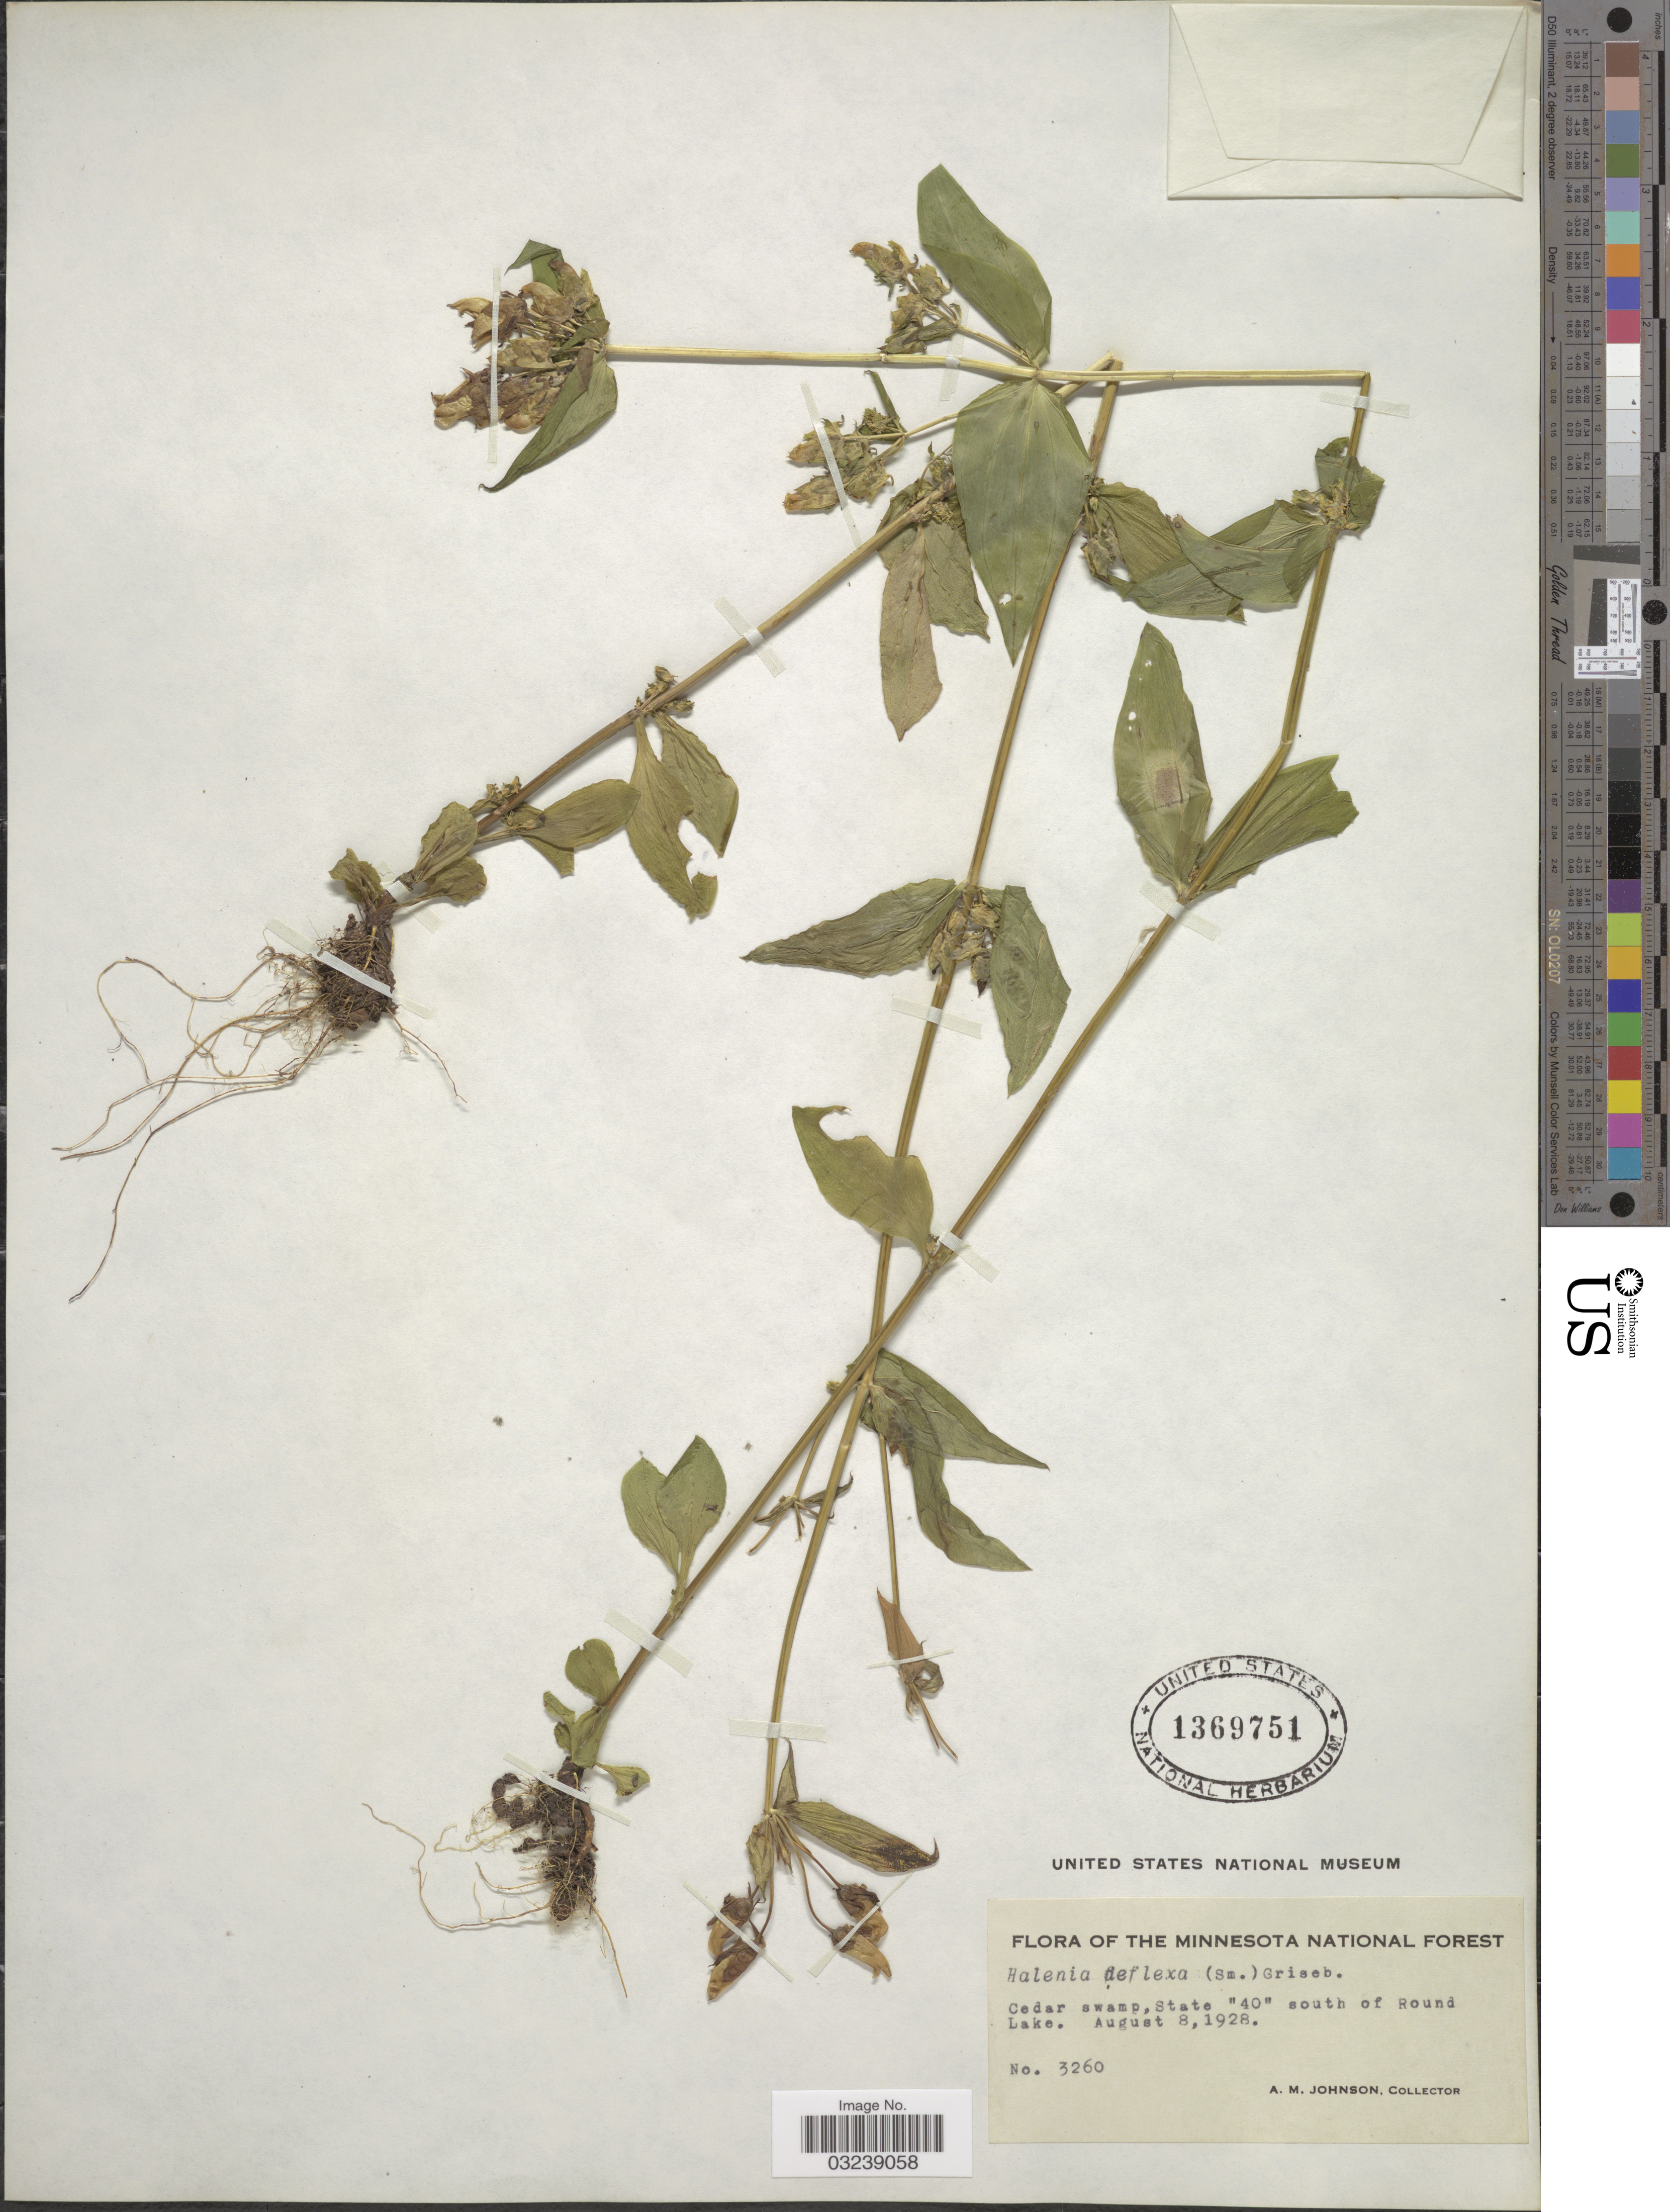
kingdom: Plantae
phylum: Tracheophyta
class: Magnoliopsida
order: Gentianales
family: Gentianaceae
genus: Halenia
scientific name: Halenia deflexa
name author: (Sm.) Griseb.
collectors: A. M. Johnson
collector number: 3260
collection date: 1928-08-08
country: United States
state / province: Minnesota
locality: The Minnesota National Forest. Cedar swamp, State "40" south of Round Lake.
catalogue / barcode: US 1369751